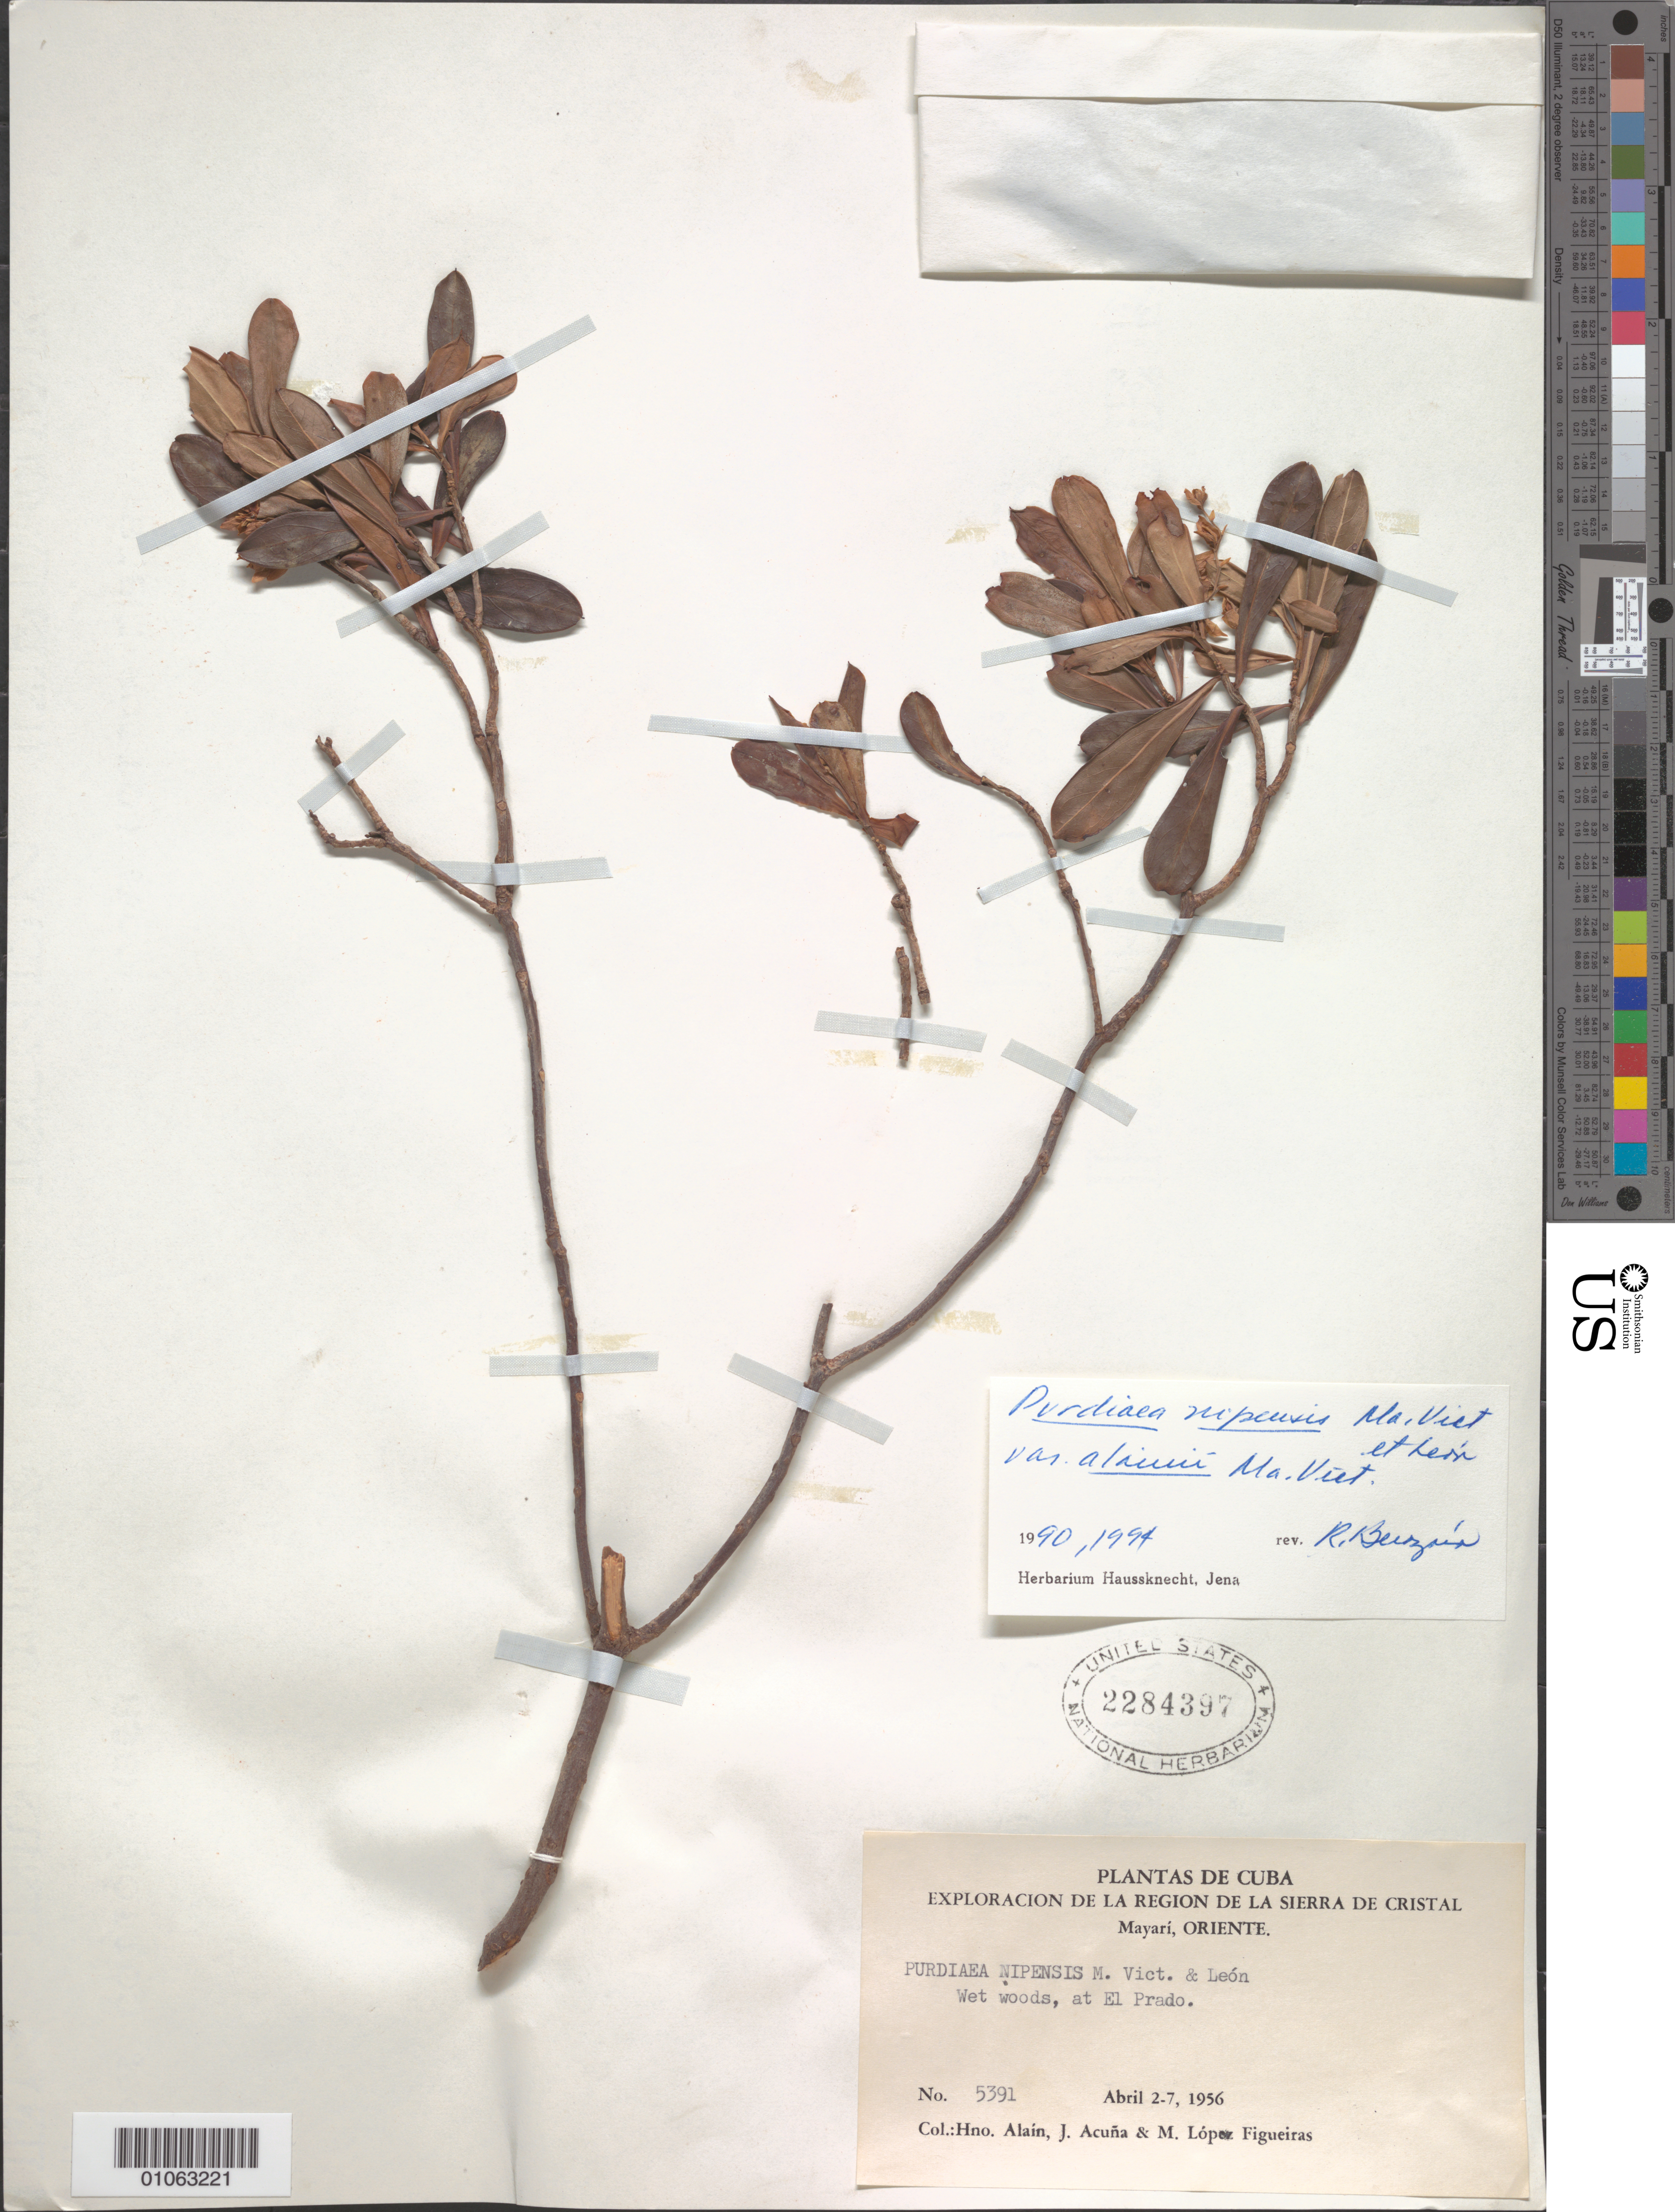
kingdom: Plantae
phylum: Tracheophyta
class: Magnoliopsida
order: Ericales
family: Clethraceae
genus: Purdiaea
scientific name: Purdiaea nipensis var. alainii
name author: Vict.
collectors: A. H. Liogier, J. Acuña & M. López Figueiras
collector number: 5391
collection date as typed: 02 Apr 1956 to 07 Apr 1956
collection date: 1956-04-02/1956-04-07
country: Cuba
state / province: Oriente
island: Cuba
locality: Region de la Sierra de Cristal, Mayari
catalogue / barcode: US 2284397